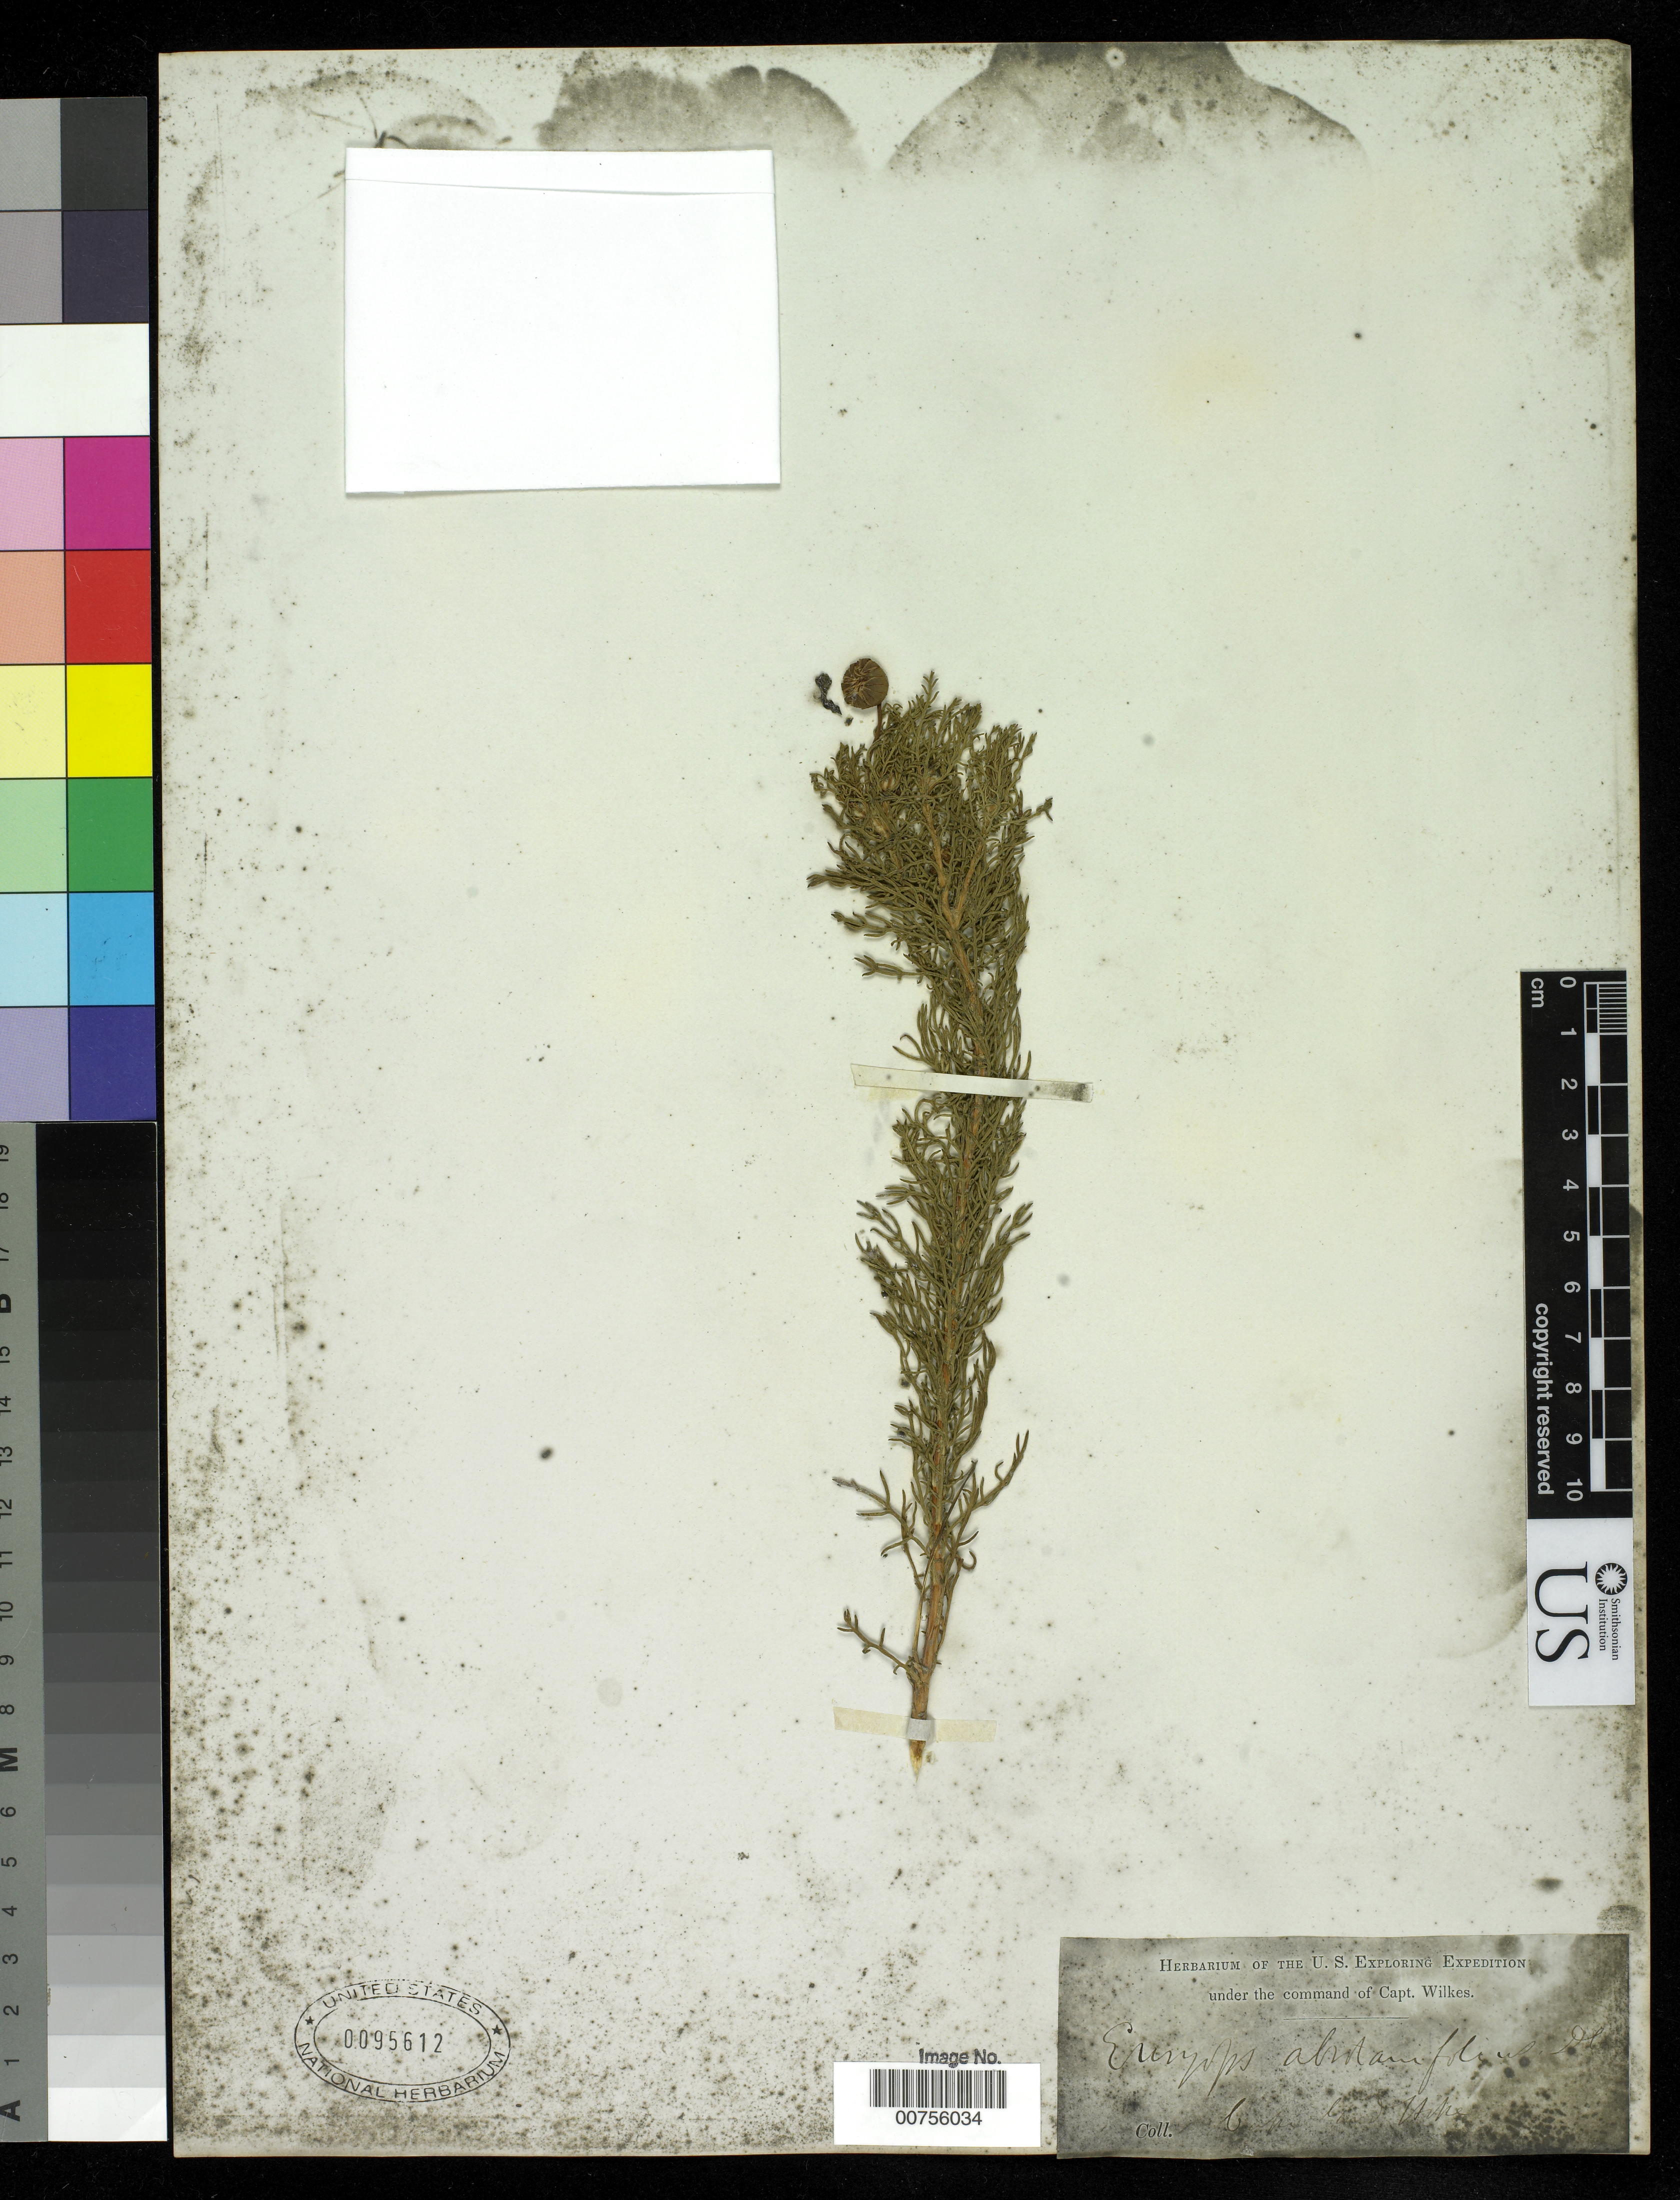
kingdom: Plantae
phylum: Tracheophyta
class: Magnoliopsida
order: Asterales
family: Asteraceae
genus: Euryops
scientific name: Euryops abrotanifolius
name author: (L.) DC.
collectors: Wilkes Explor. Exped.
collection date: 1838/1842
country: South Africa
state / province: Western Cape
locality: Cape of Good Hope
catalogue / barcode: US 95612